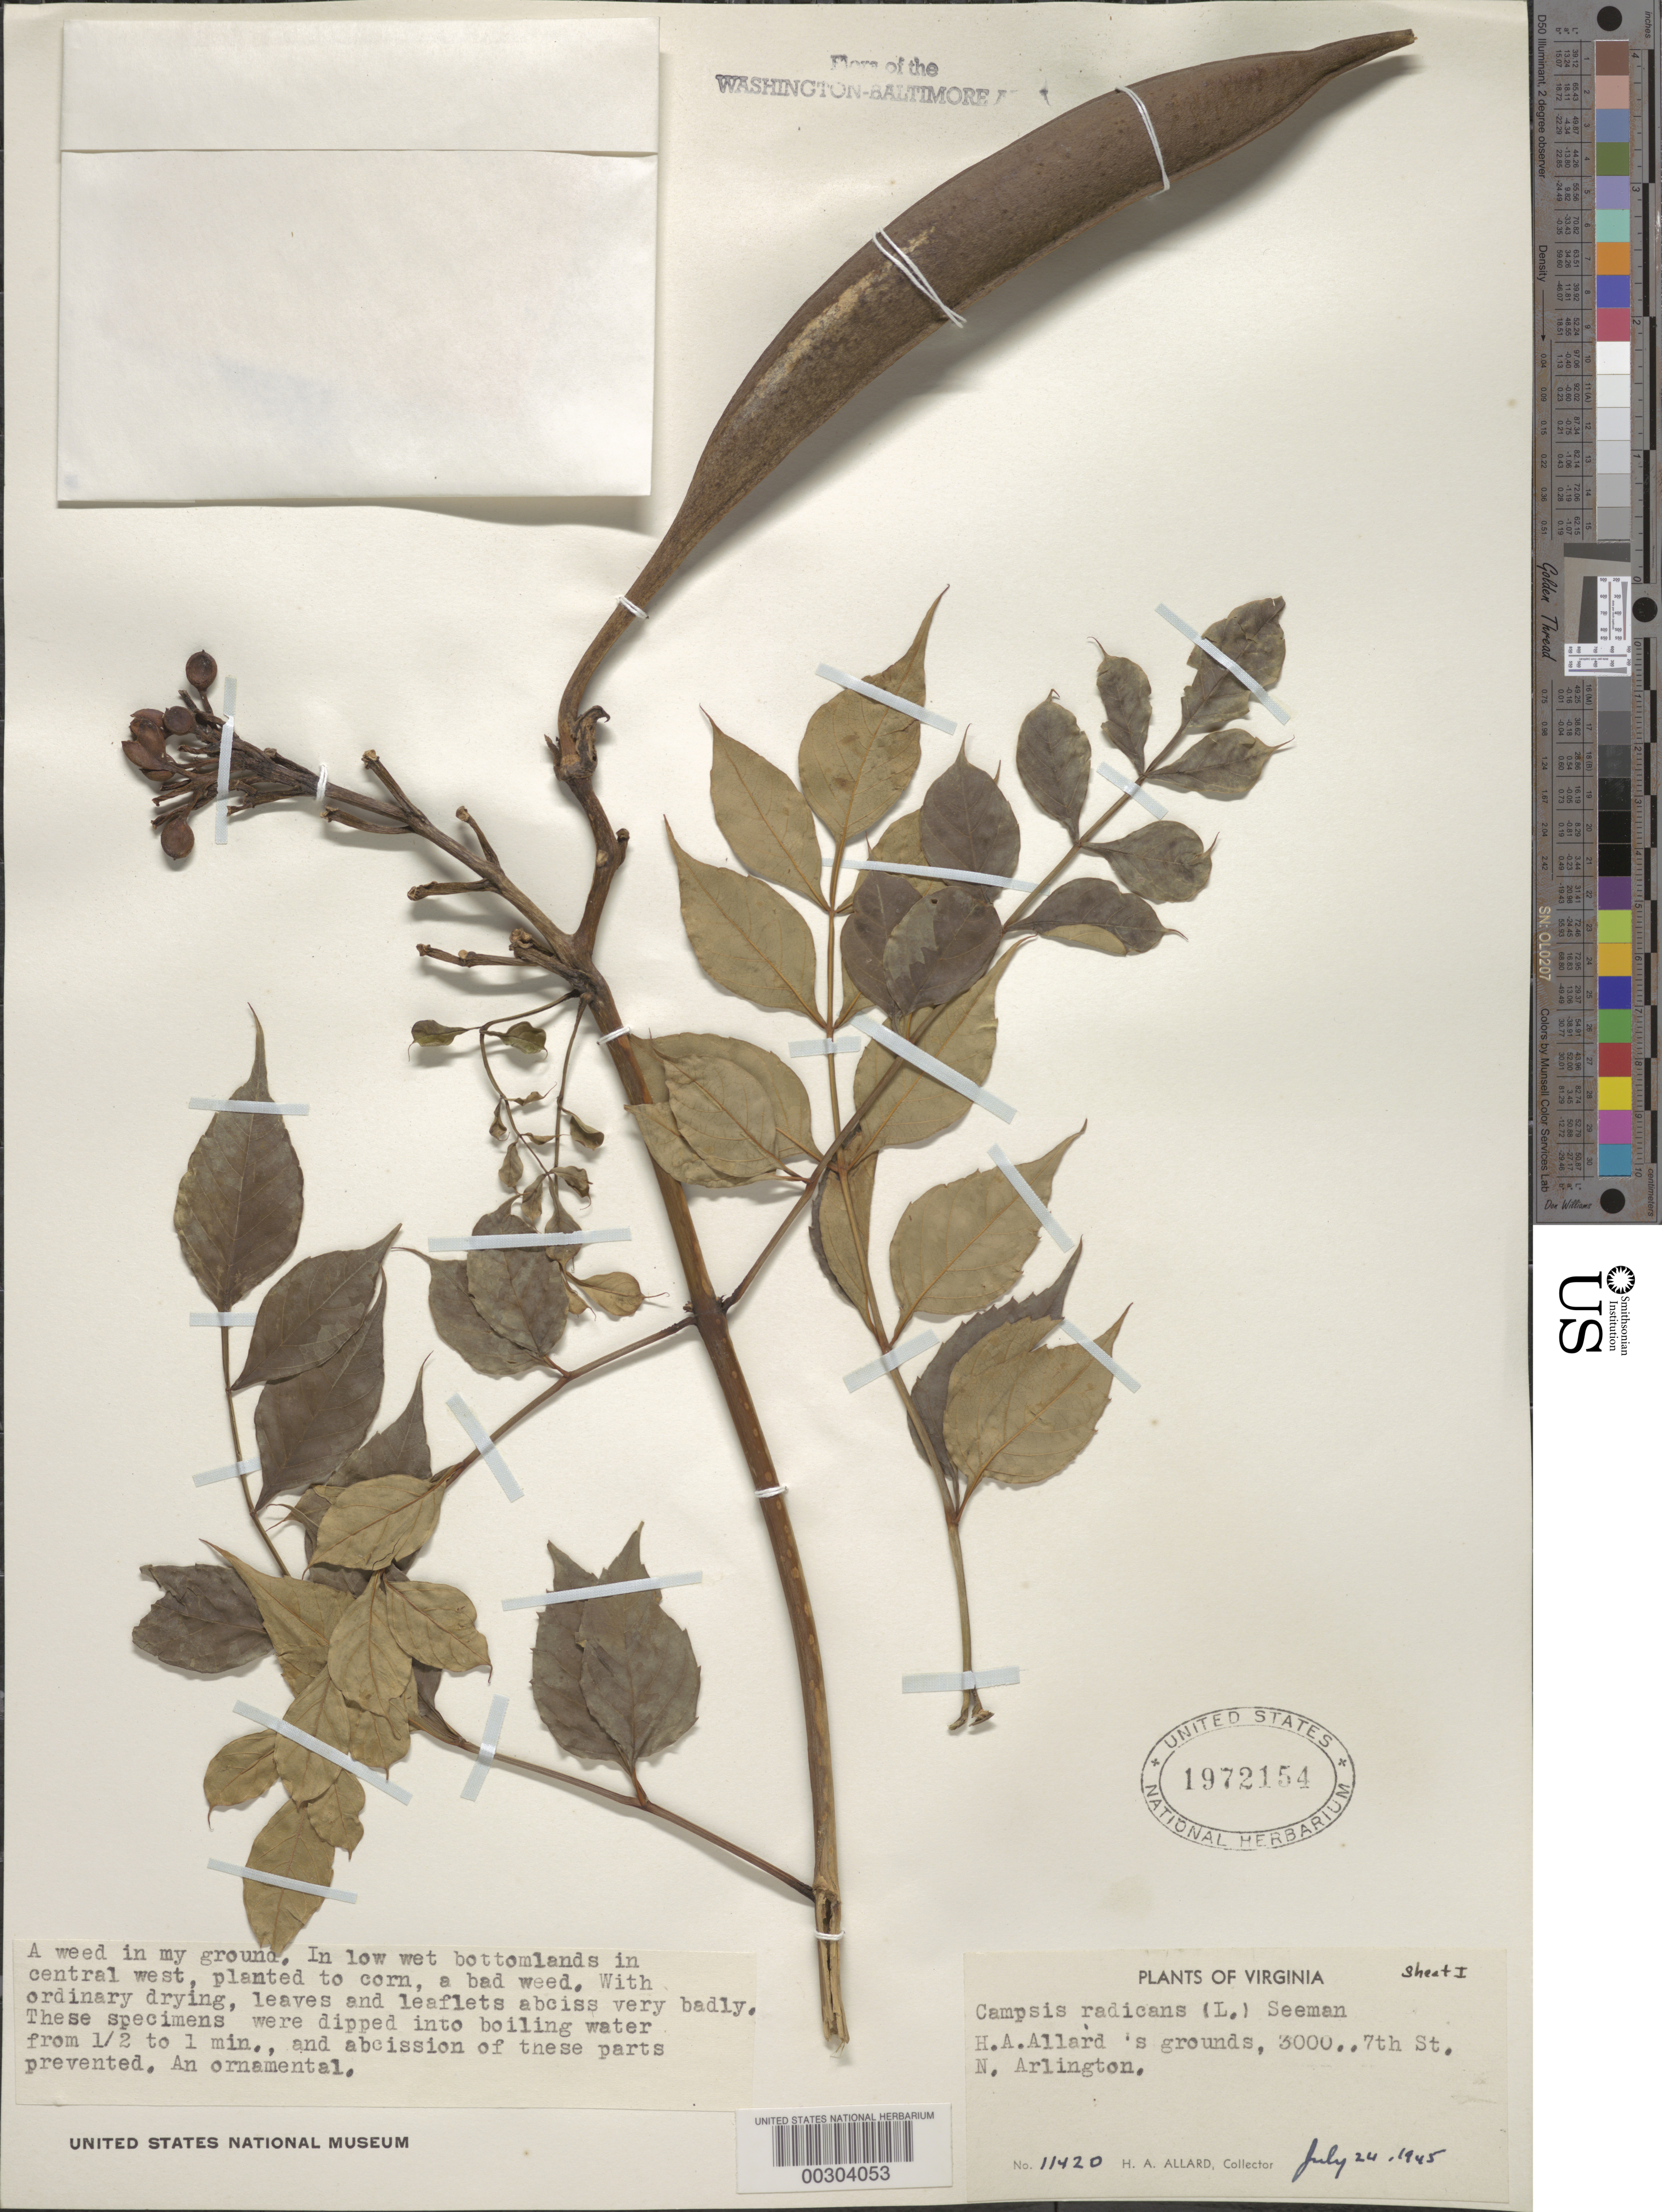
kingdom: Plantae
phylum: Tracheophyta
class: Magnoliopsida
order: Lamiales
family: Bignoniaceae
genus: Campsis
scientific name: Campsis radicans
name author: (L.) Seem.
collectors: H. A. Allard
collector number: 11420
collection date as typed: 24 Jul 1945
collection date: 1945-07-24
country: United States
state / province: Virginia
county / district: Arlington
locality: Arlington, 3000 7th St N, H.A. Allard's grounds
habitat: In low wet bottomlands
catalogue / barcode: US 1972154